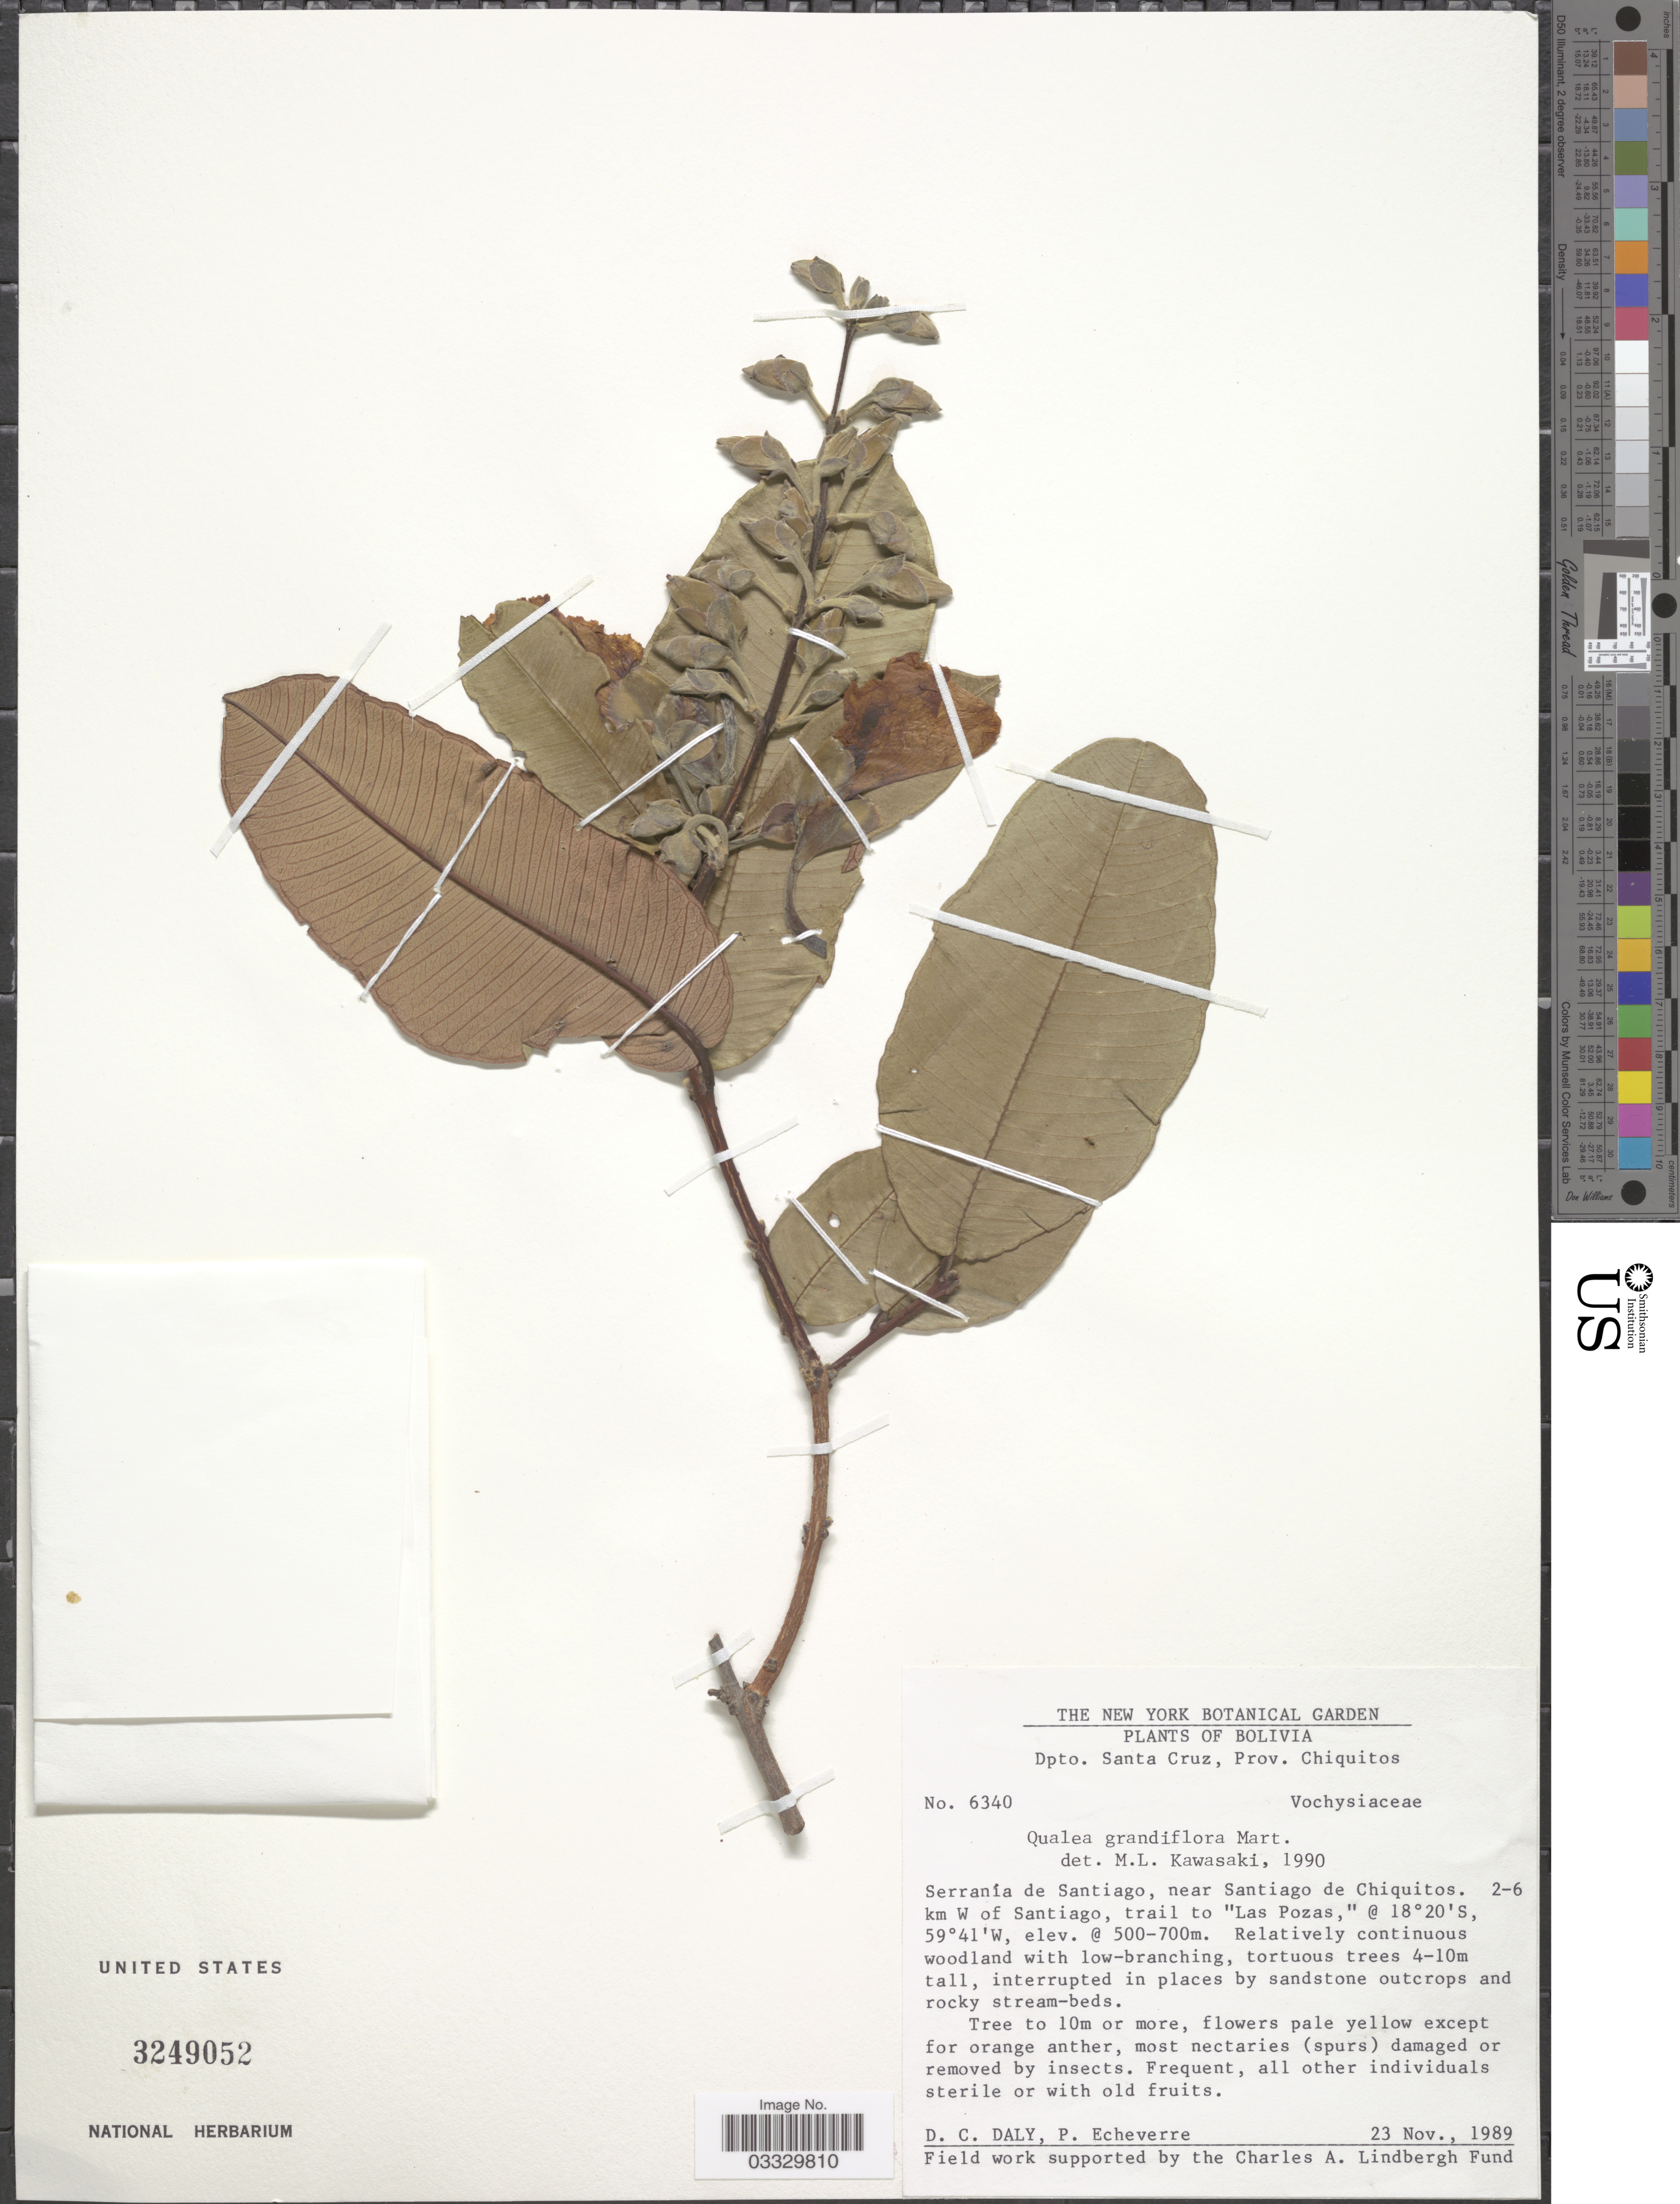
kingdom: Plantae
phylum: Tracheophyta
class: Magnoliopsida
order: Myrtales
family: Vochysiaceae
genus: Qualea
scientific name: Qualea grandiflora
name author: Mart.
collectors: D. C. Daly & P. Echeverre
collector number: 6340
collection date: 1989-11-23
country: Bolivia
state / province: Santa Cruz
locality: Dpto. Santa Cruz, Prov. Chiquitos. Serranía de Santiago, near Santiago de Chiquitos. 2-6 km W of Santiago, trail to "Las Pozas,".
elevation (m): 500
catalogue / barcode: US 3249052